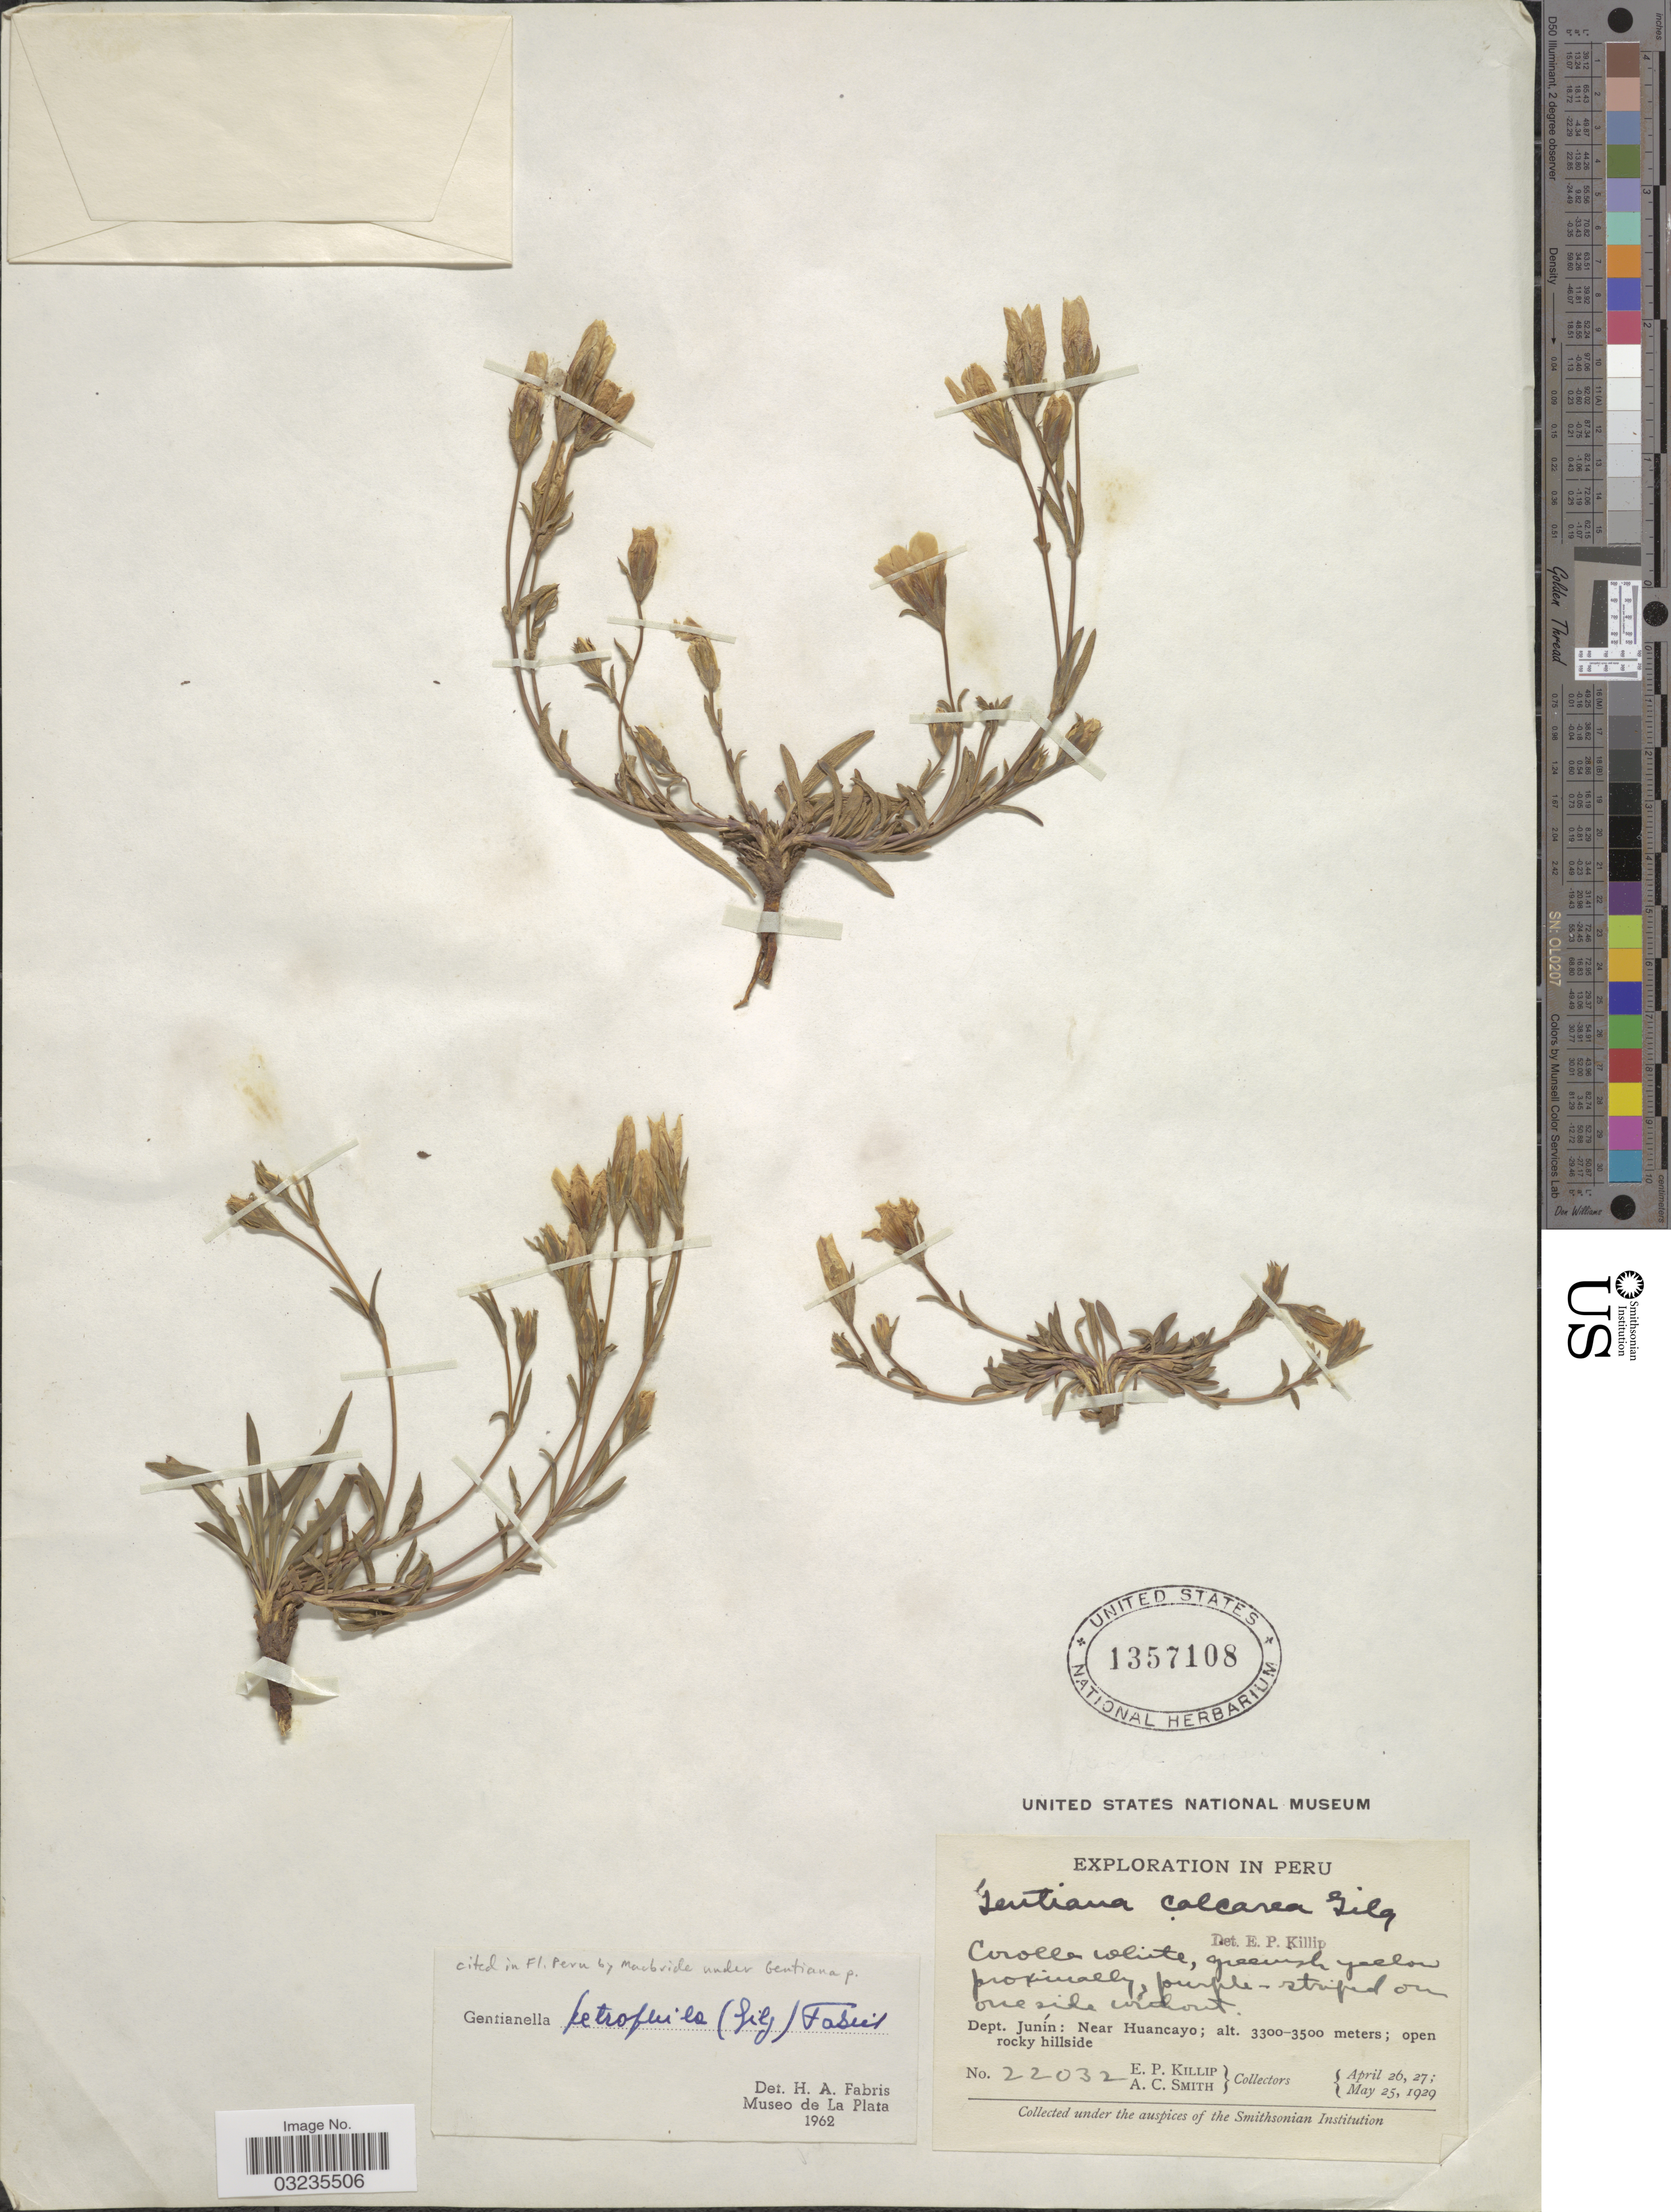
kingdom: Plantae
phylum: Tracheophyta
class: Magnoliopsida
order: Gentianales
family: Gentianaceae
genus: Gentiana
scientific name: Gentiana petrophila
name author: Gilg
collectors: E. P. Killip & A. C. Smith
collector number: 22032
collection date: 1929-04-26/1929-05-25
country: Peru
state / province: Junín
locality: Dept. Junín: Near Huancayo.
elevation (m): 3300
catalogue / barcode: US 1357108